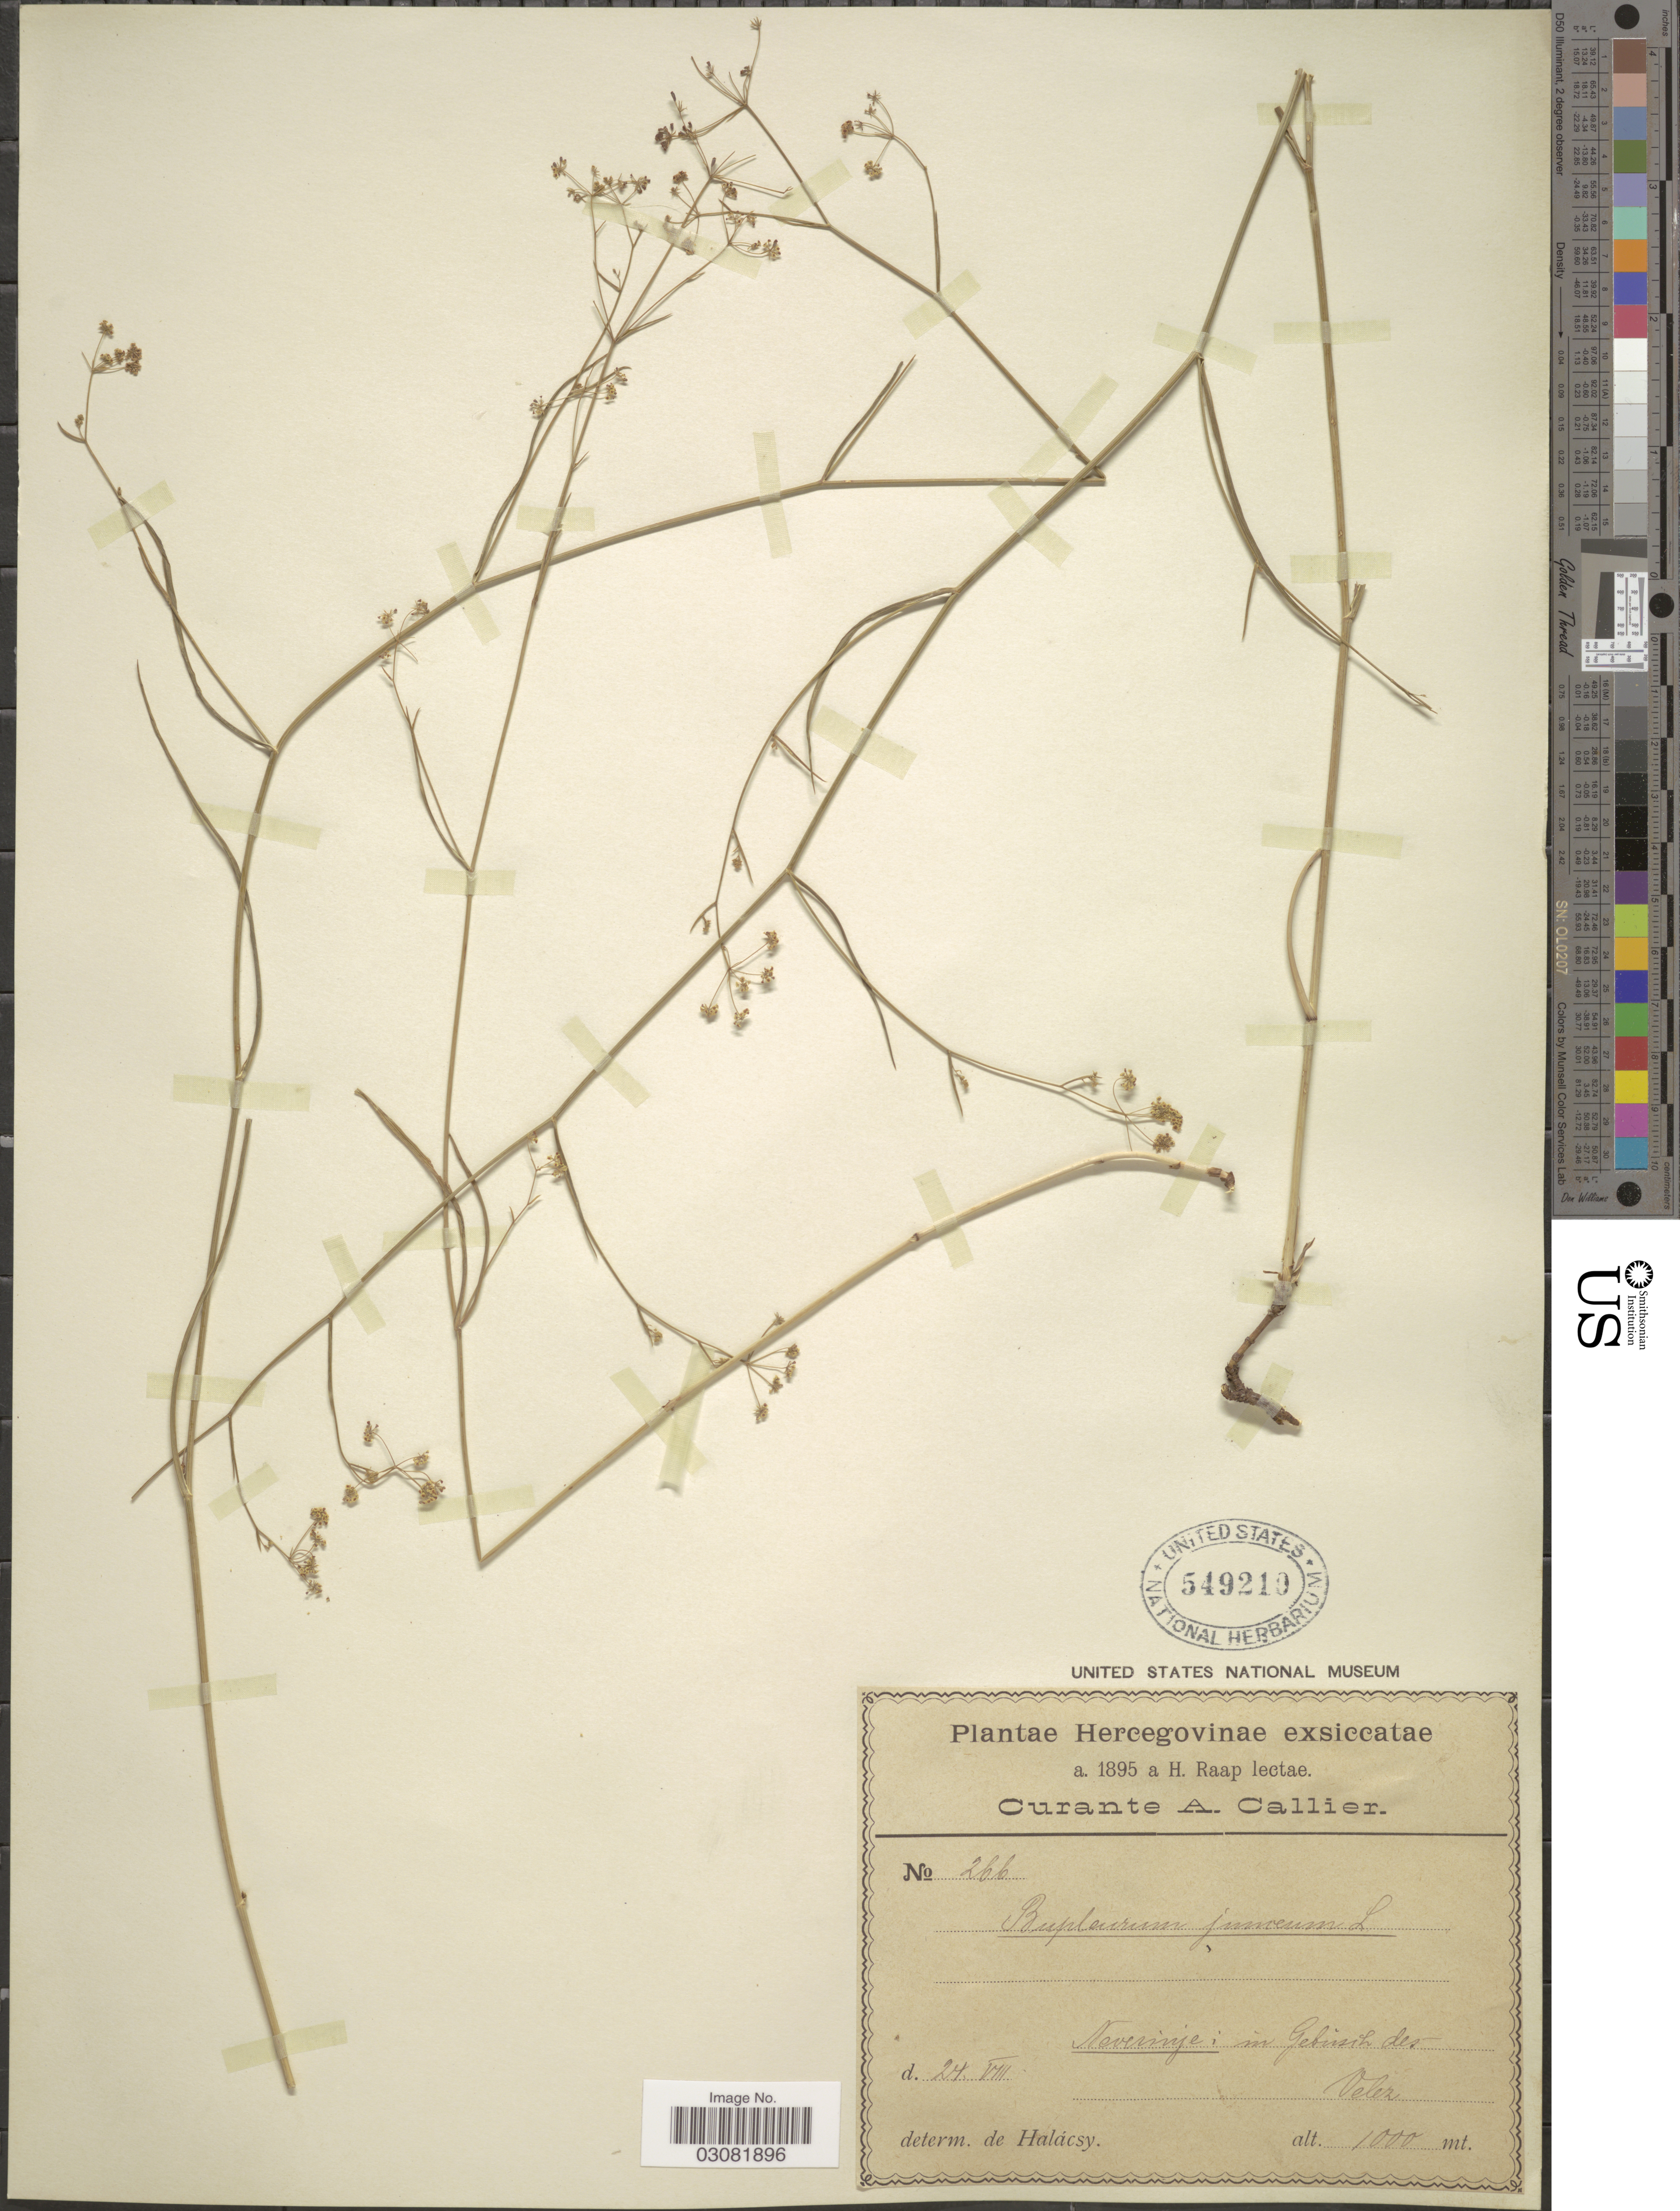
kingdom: Plantae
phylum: Tracheophyta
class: Magnoliopsida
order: Apiales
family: Apiaceae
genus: Bupleurum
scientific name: Bupleurum praealtum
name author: L.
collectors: H. Raap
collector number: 266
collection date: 1895-08-24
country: Bosnia and Herzegovina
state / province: Srpska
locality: Hercegovinae. Neverinje: in Gebusch des Velez.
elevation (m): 1000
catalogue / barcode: US 549210